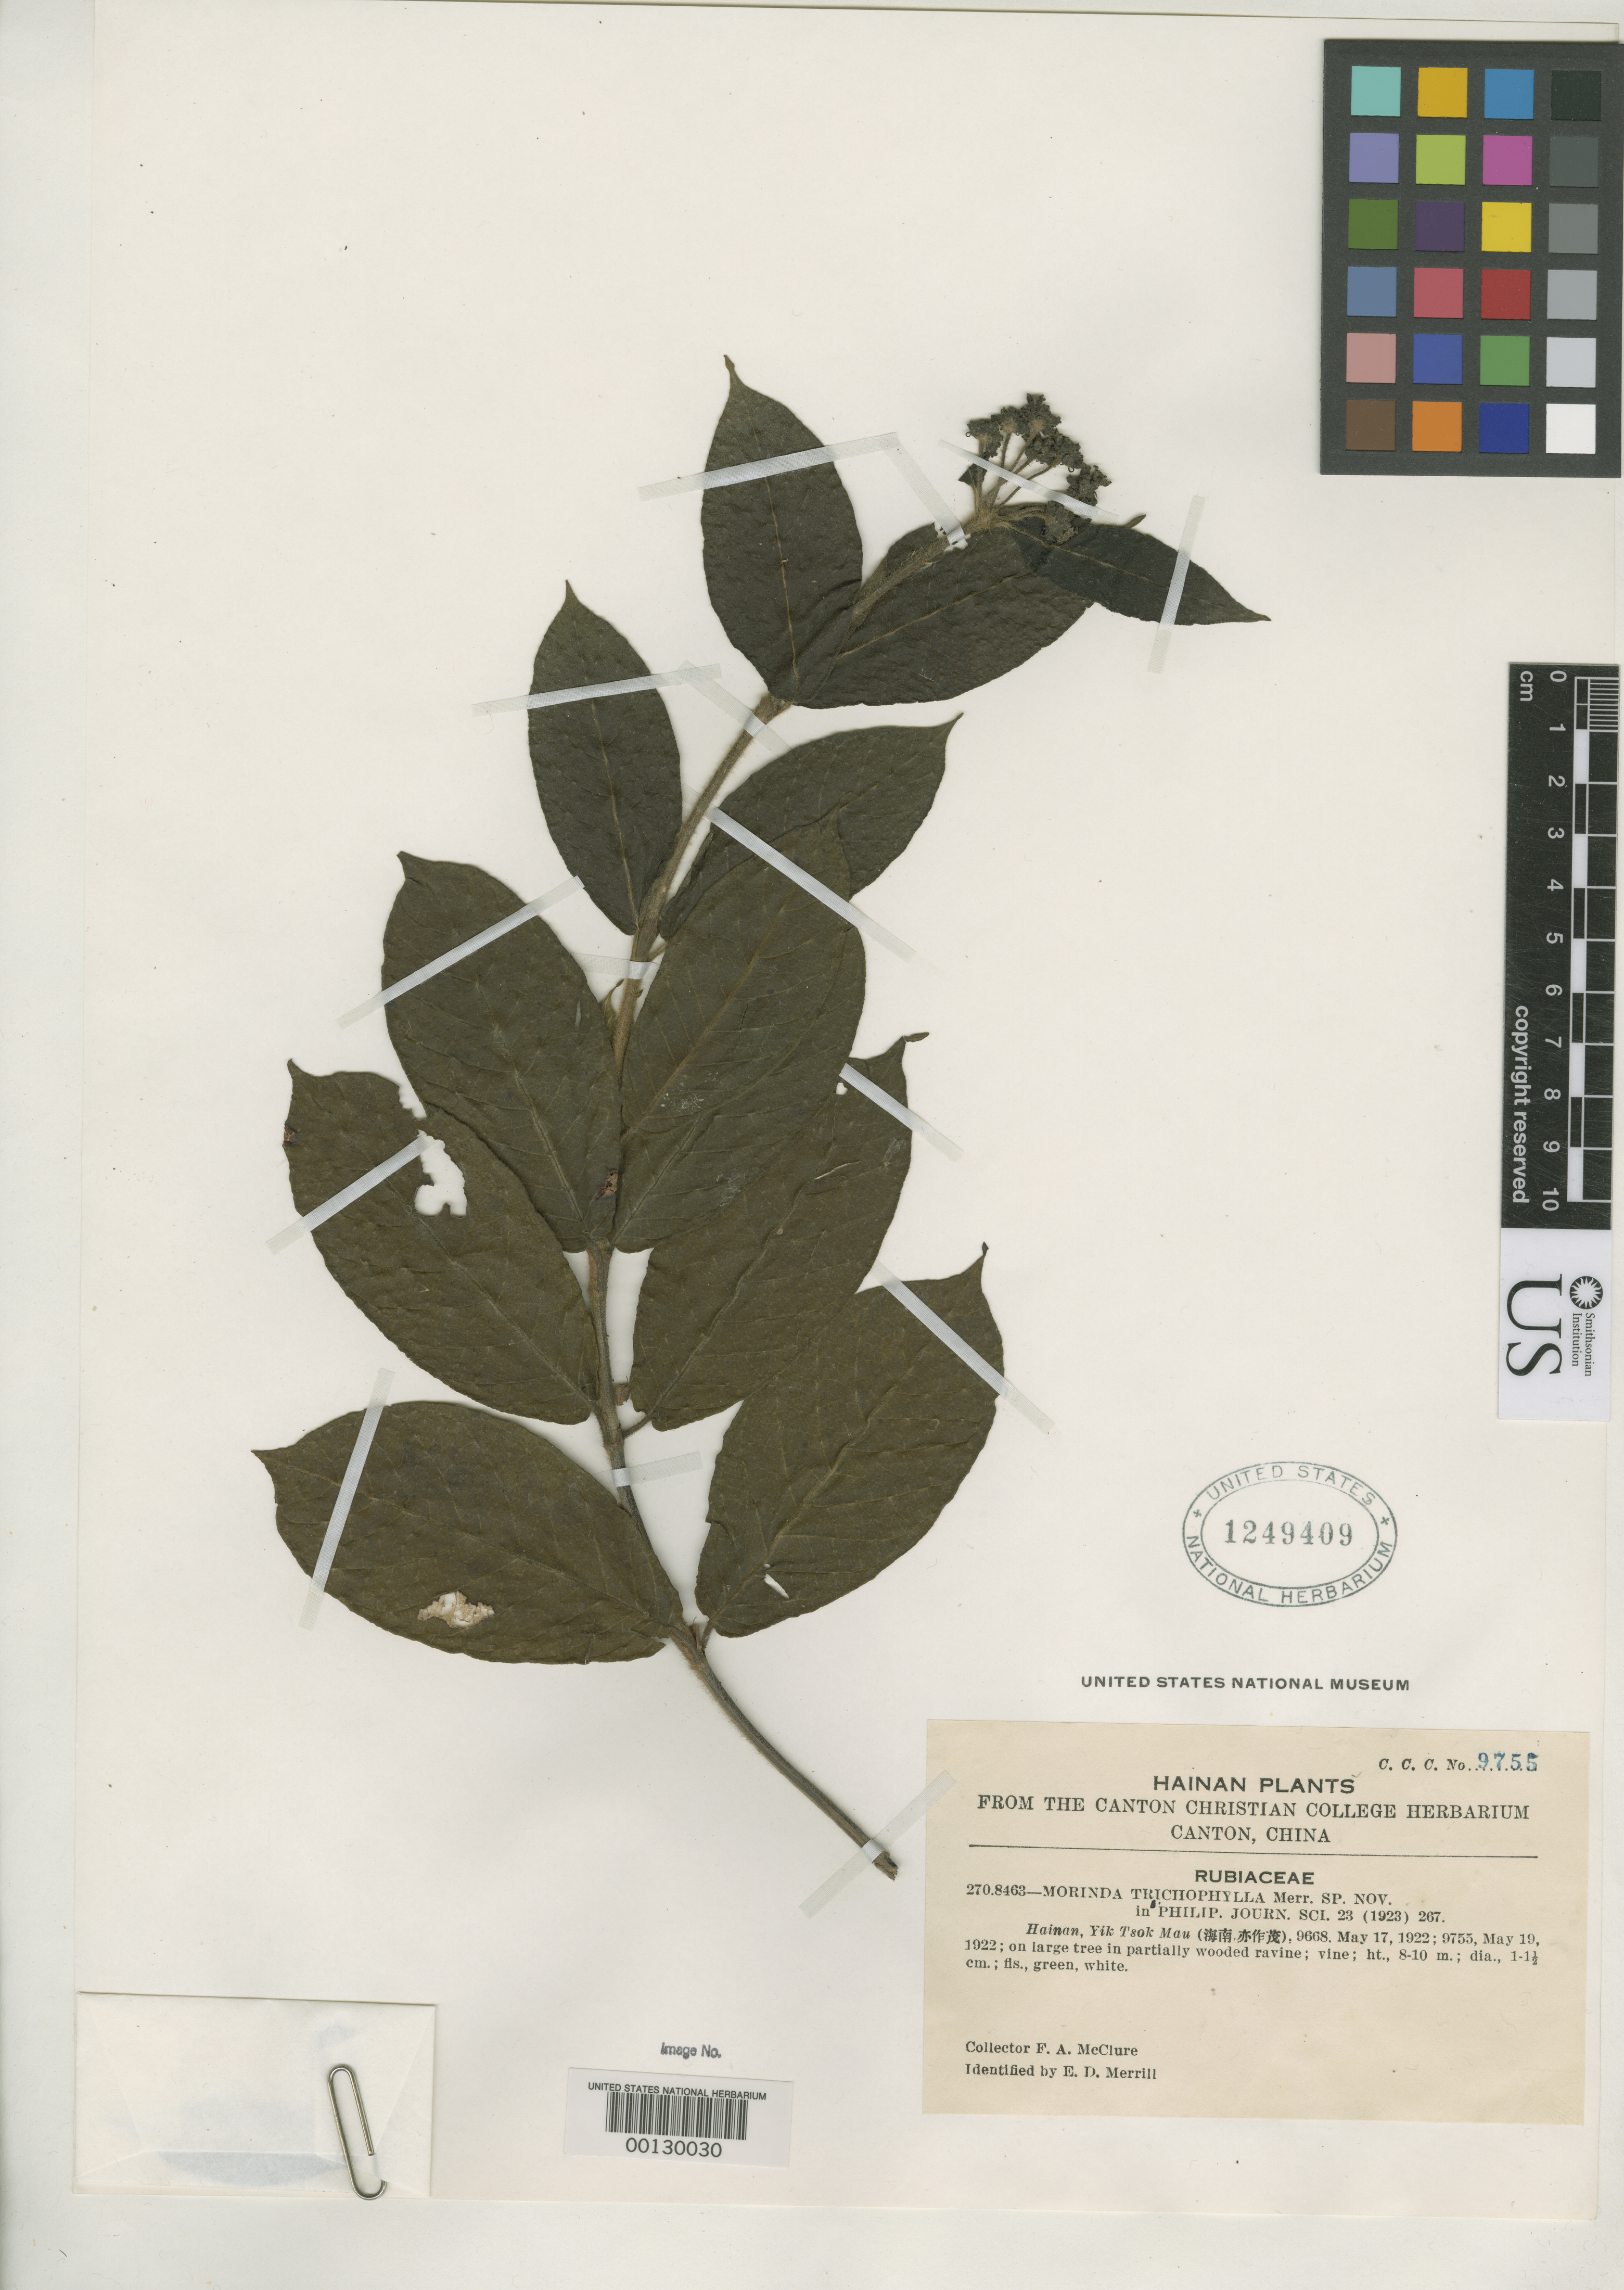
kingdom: Plantae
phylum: Tracheophyta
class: Magnoliopsida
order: Gentianales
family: Rubiaceae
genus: Morinda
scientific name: Morinda trichophylla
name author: Merr.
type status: Isotype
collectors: F. A. McClure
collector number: C.C.C. 9755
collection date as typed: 19 May 1922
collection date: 1922-05-19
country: China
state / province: Hainan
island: Hainan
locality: Yik Tsok Mau.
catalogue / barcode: US 1249409